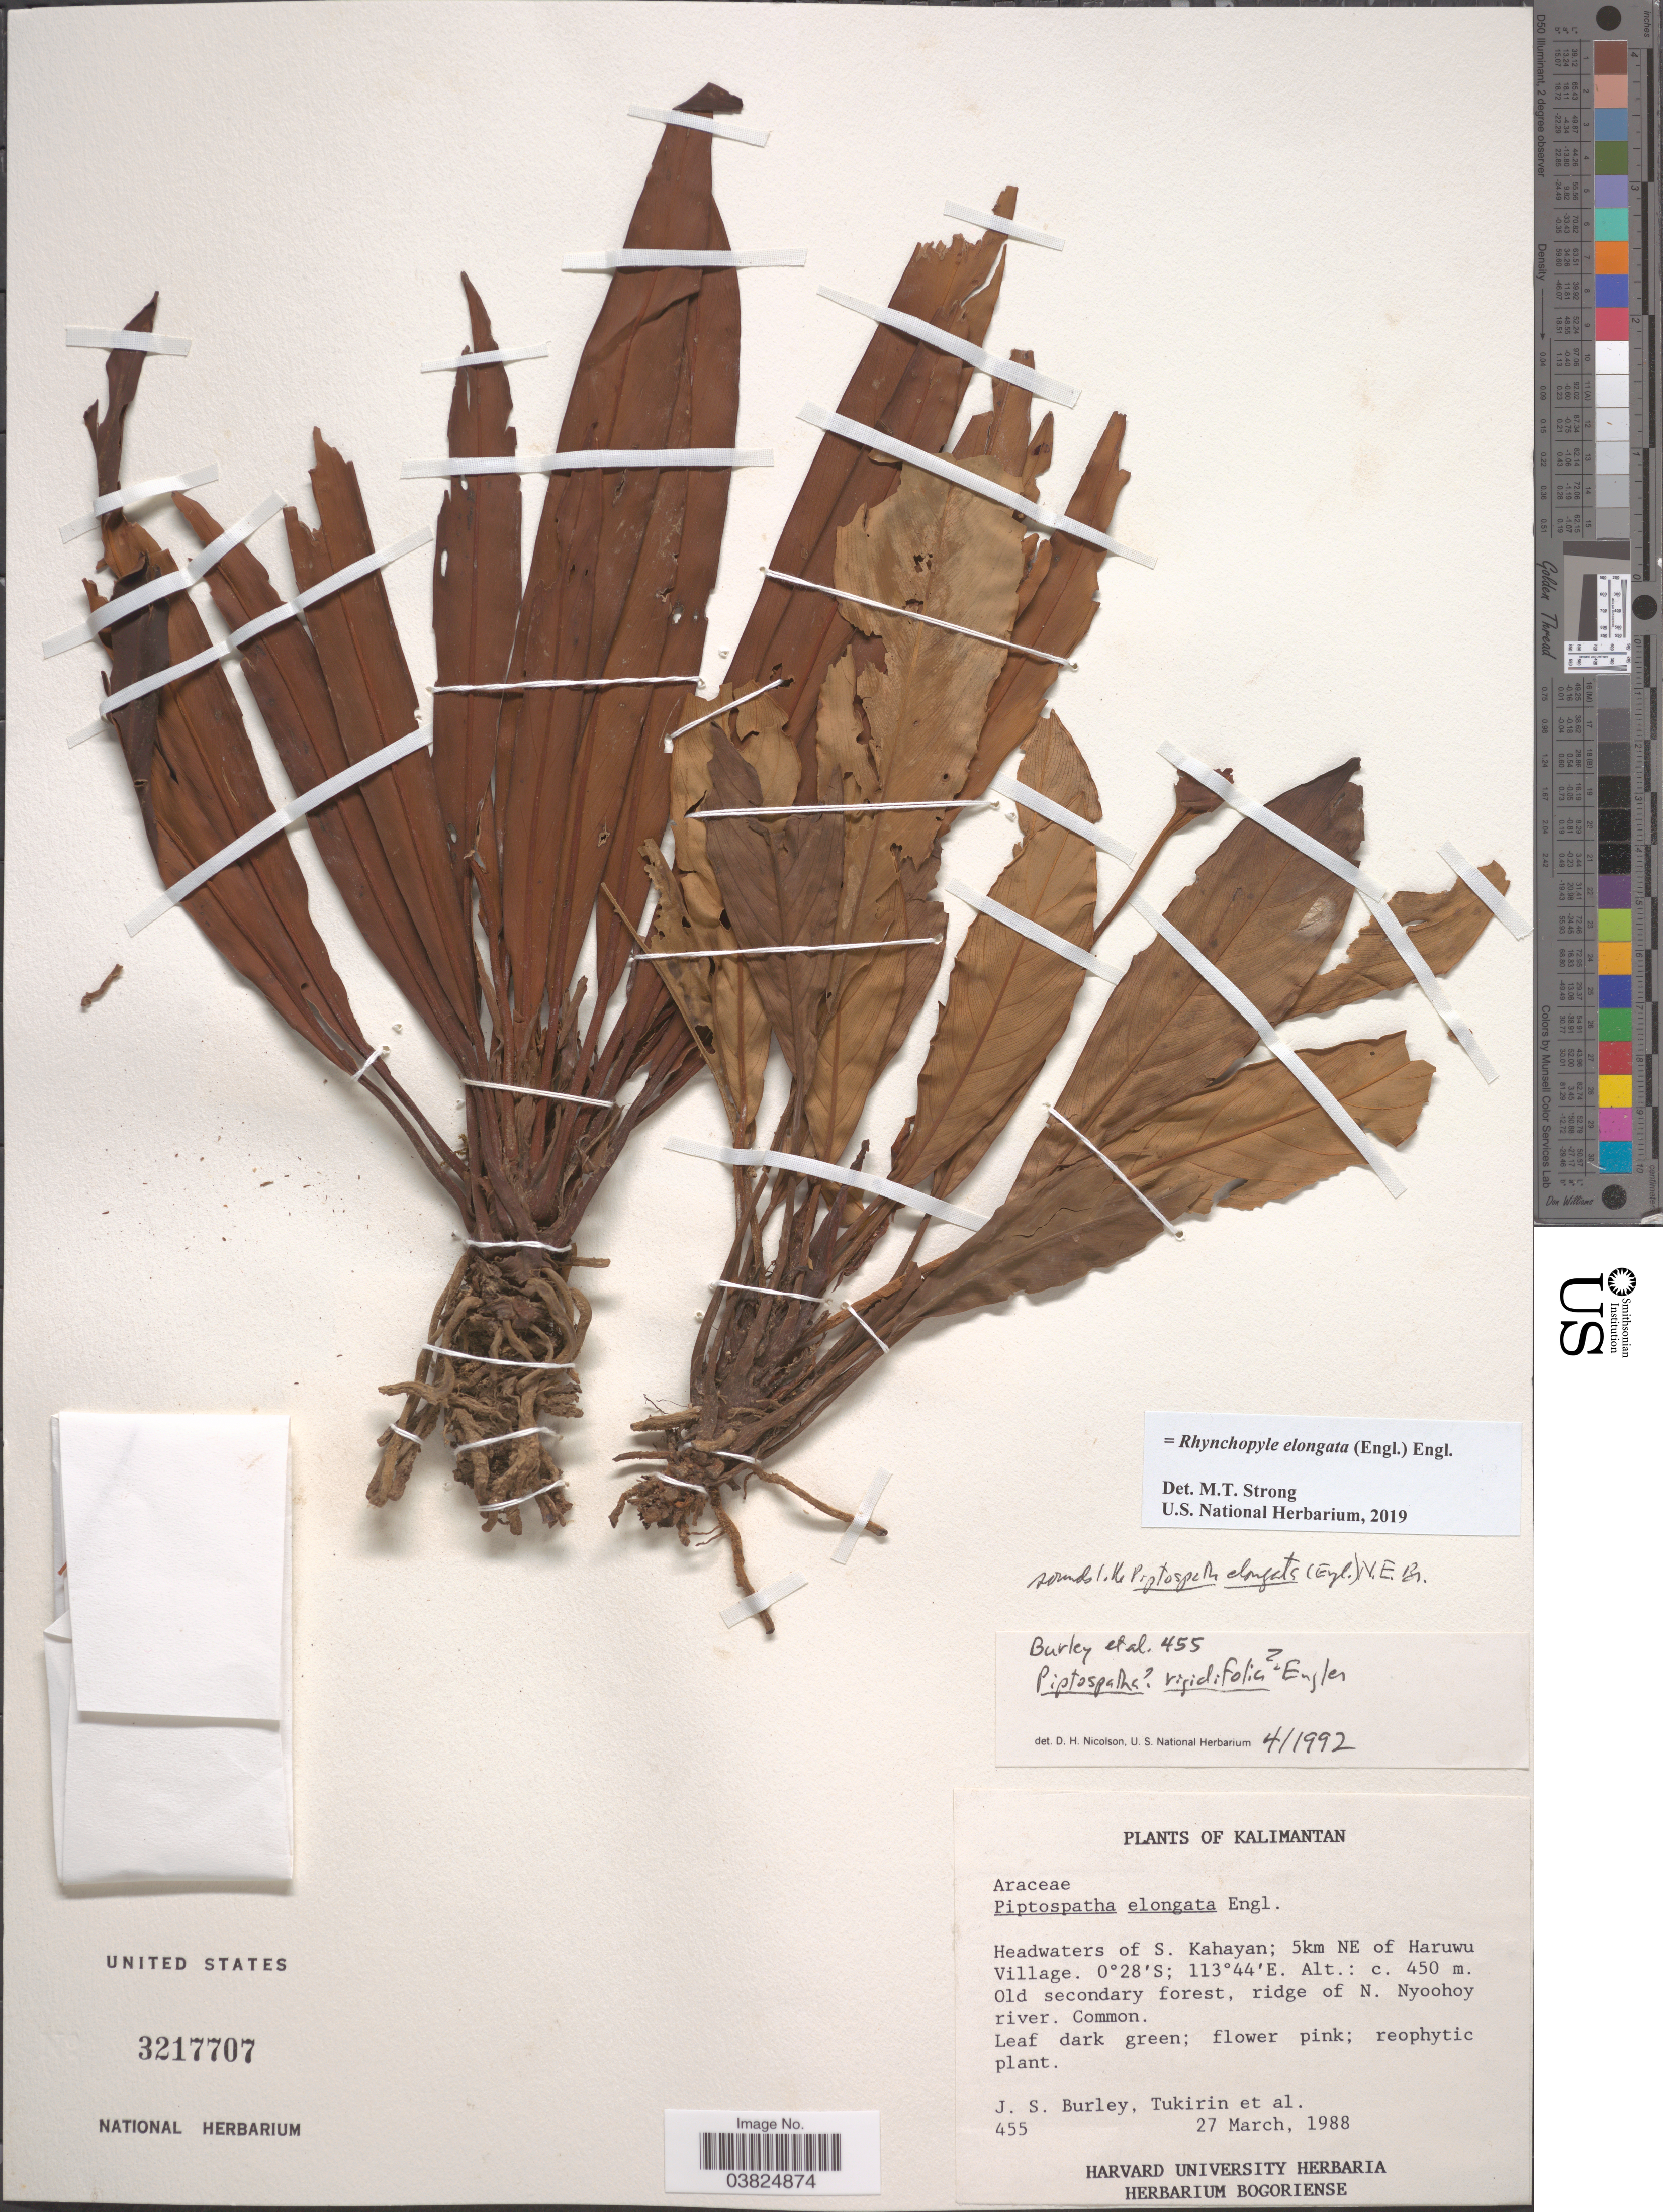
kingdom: Plantae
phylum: Tracheophyta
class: Liliopsida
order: Alismatales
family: Araceae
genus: Rhynchopyle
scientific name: Rhynchopyle elongata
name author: (Engl.) Engl.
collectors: J. S. Burley, -. Tukirin & et al.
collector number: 455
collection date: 1988-03-27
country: Indonesia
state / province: Kalimantan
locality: Headwaters of S. Kahayan; 5km NE of Haruwu Village. Ridge of N. Nyoohoy river.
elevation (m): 450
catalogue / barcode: US 3217707